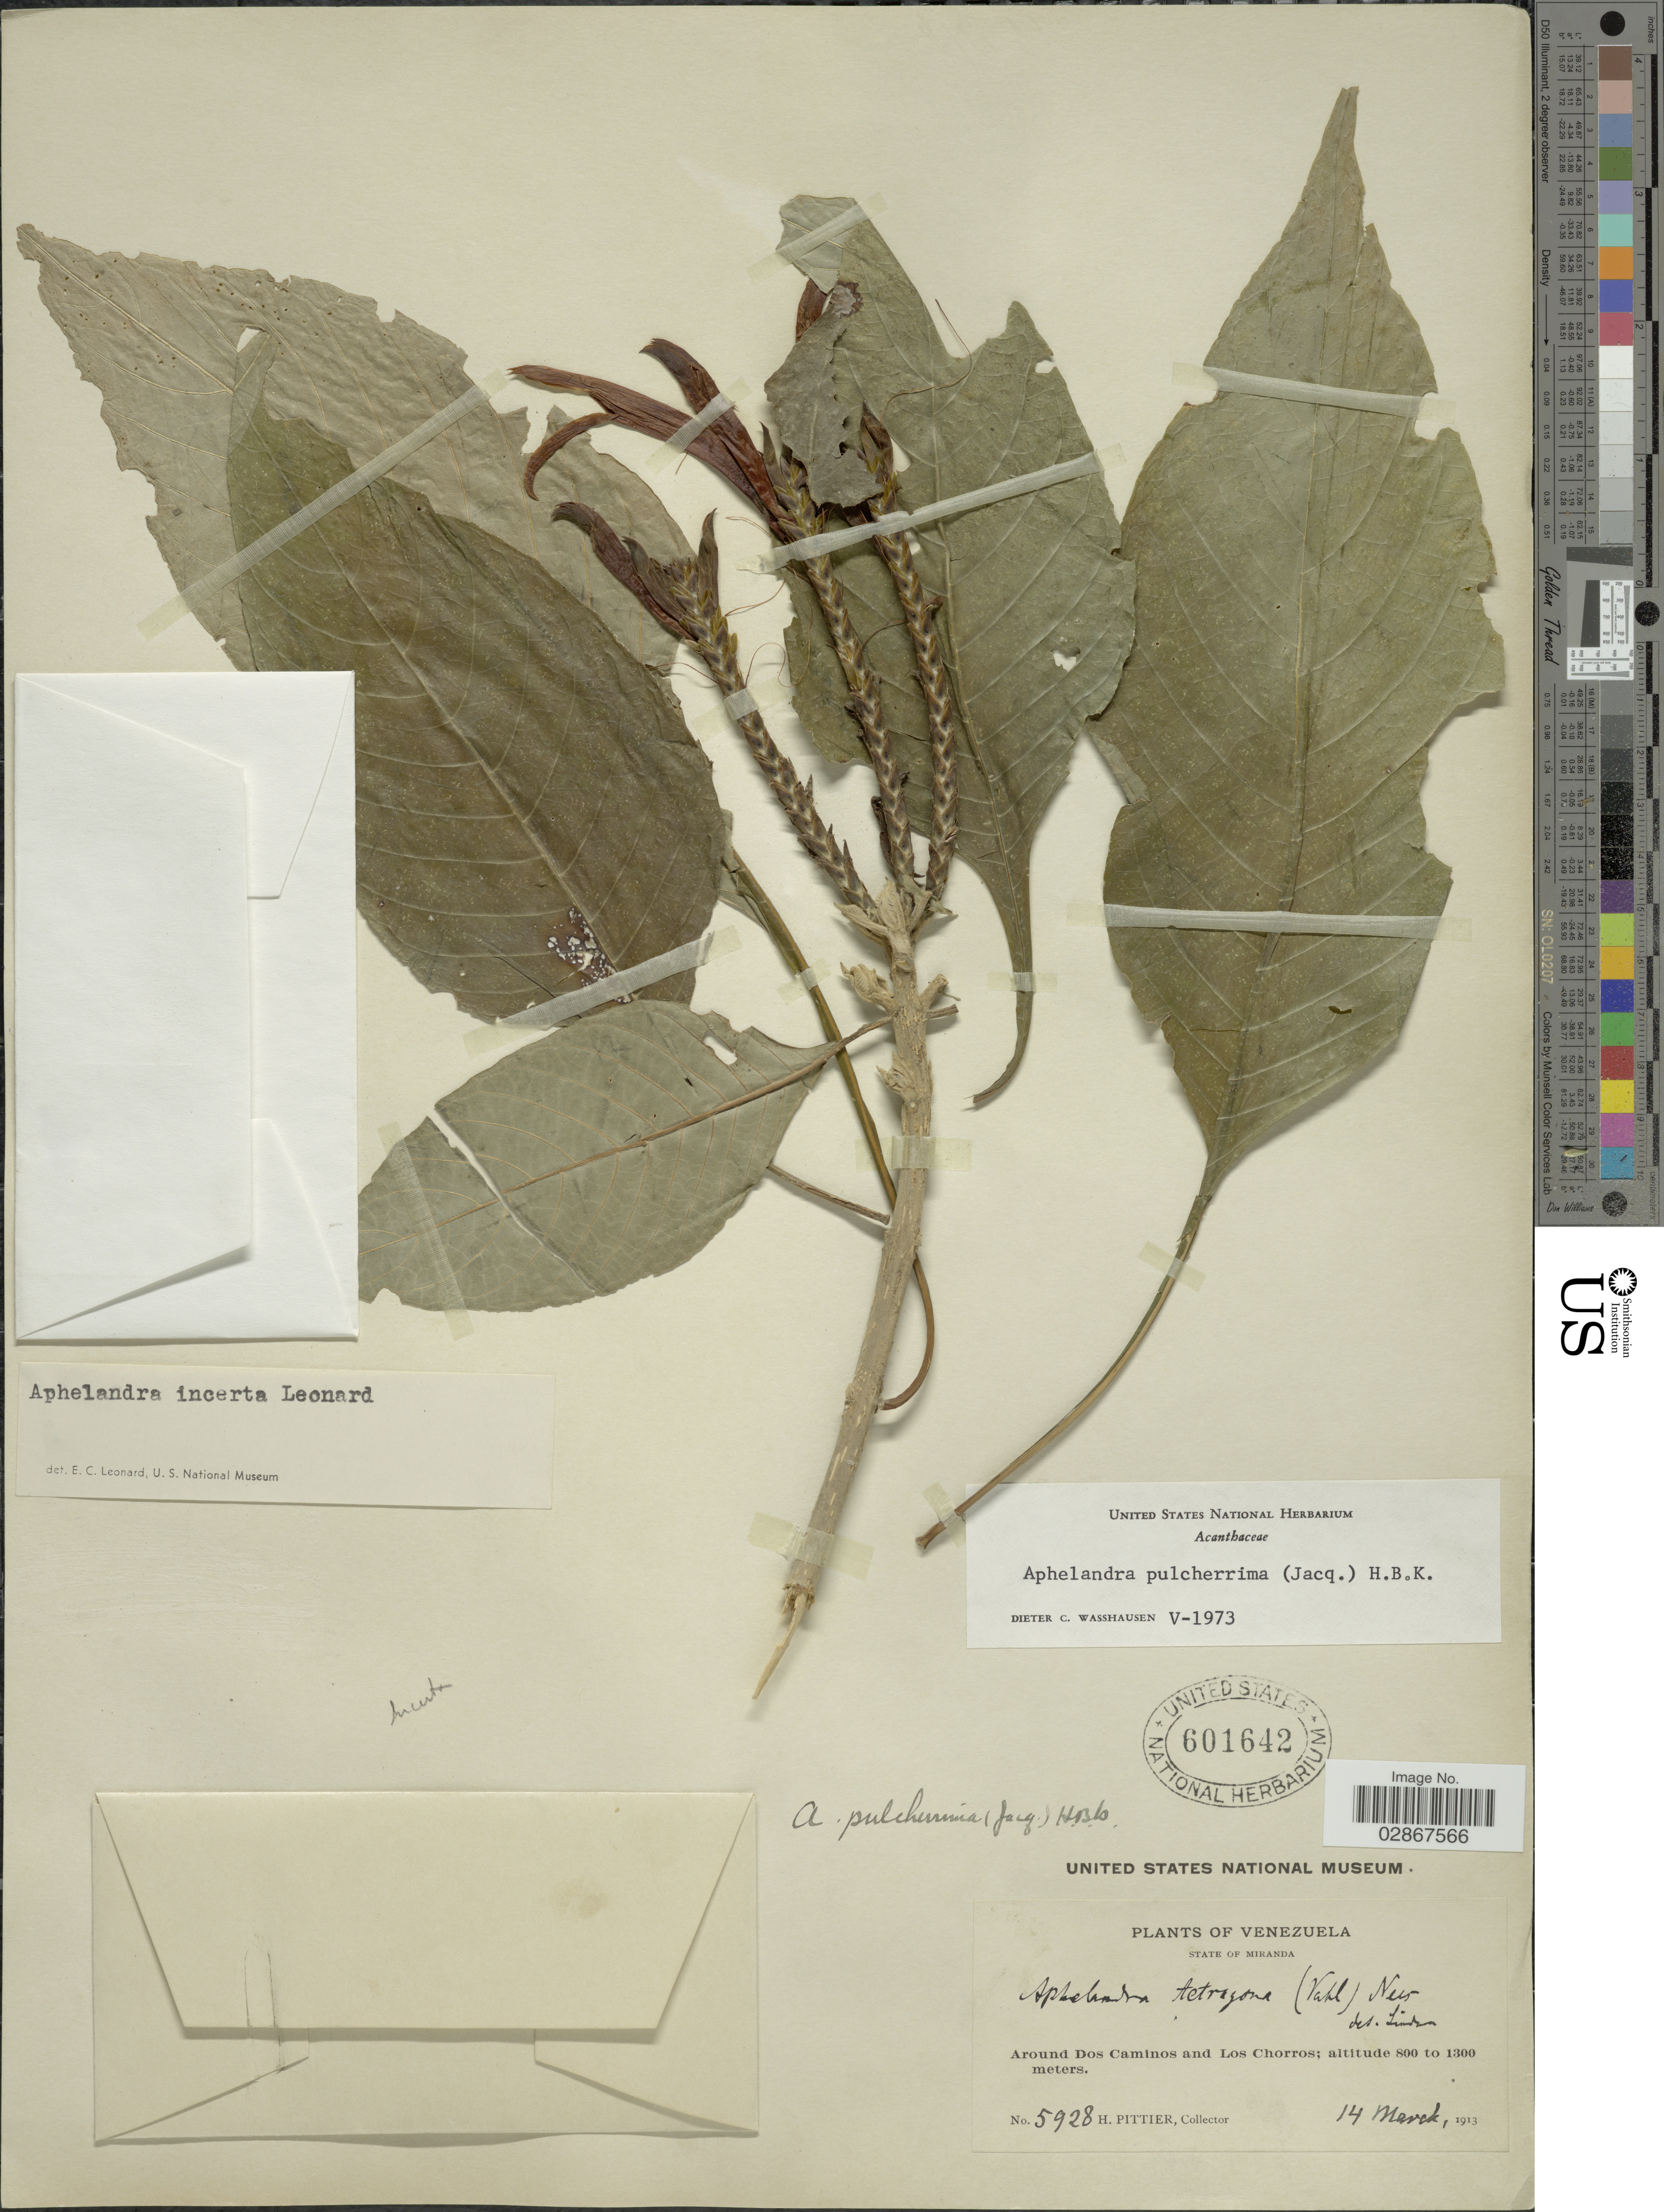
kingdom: Plantae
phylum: Tracheophyta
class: Magnoliopsida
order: Lamiales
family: Acanthaceae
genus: Aphelandra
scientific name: Aphelandra pulcherrima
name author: (Jacq.) Kunth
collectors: H. F. Pittier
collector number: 5928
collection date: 1913-03-14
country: Venezuela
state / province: Miranda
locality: Around Dos Caminos and Los Chorros.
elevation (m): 800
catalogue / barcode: US 601642